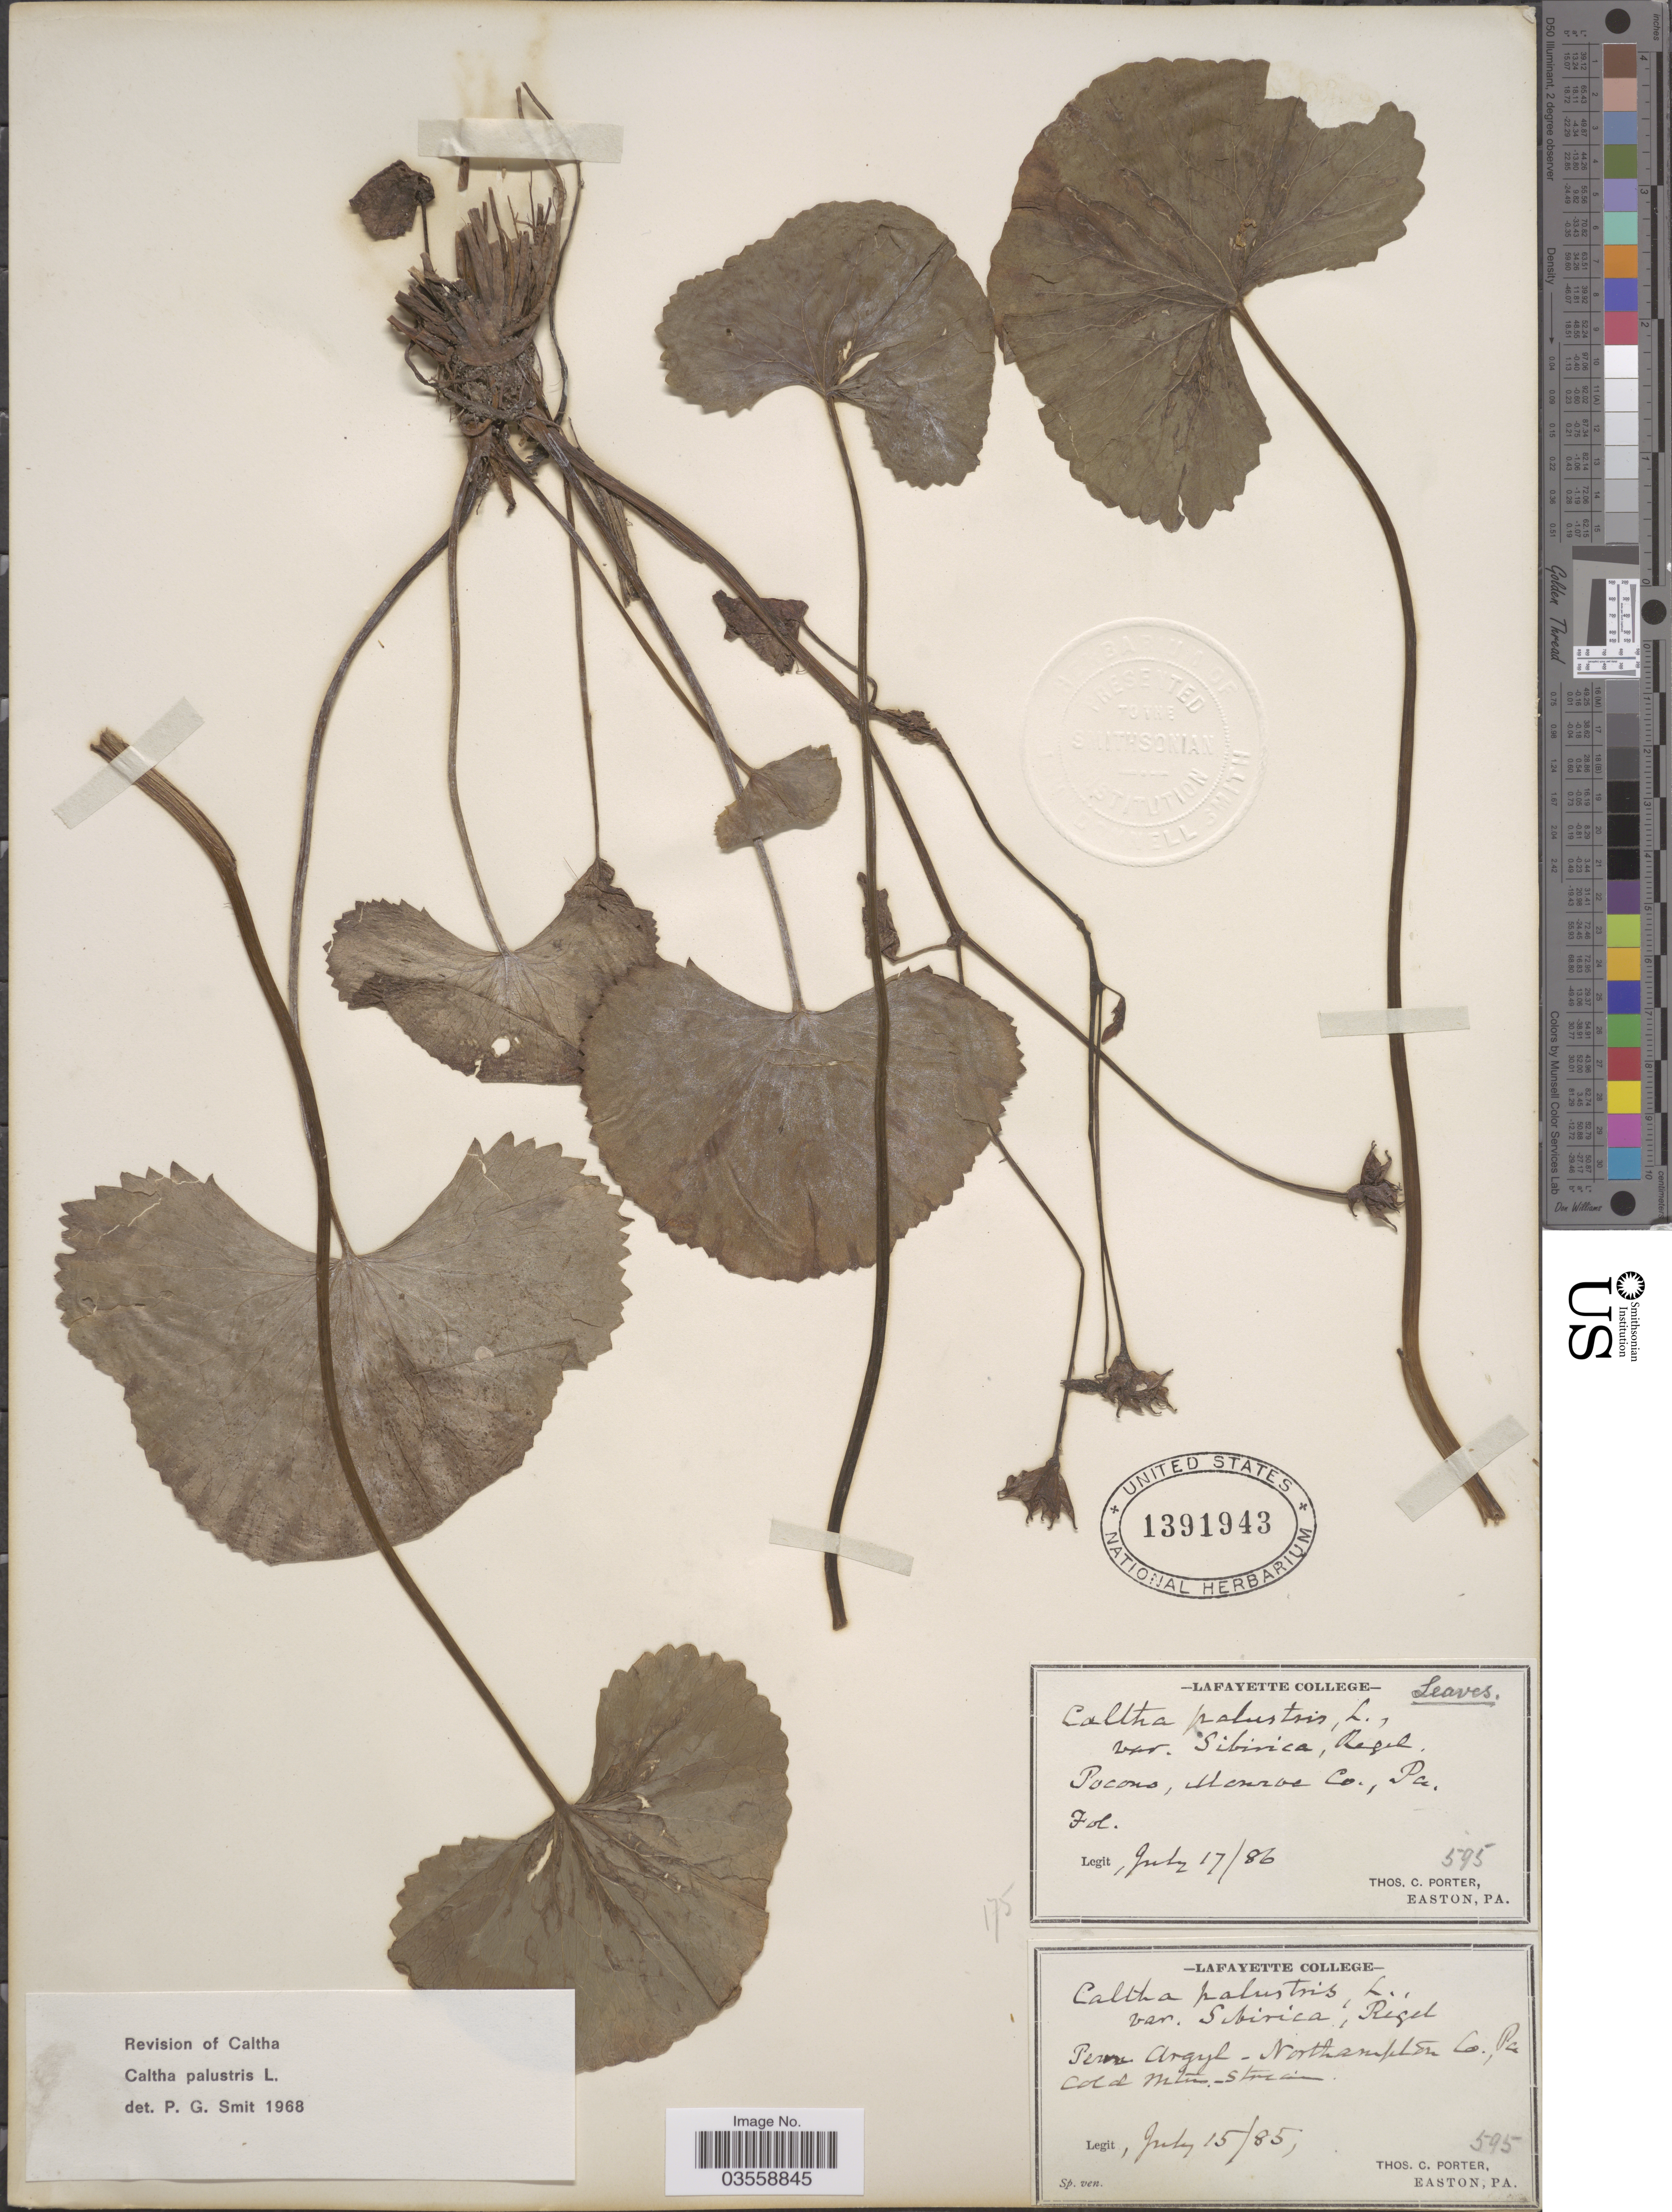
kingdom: Plantae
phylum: Tracheophyta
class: Magnoliopsida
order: Ranunculales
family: Ranunculaceae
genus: Caltha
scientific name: Caltha palustris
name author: L.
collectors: T. Porter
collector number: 595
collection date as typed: Transcribed d/m/y: 15/7/85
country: United States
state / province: Pennsylvania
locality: Penn. Argyl-Northampton Co. Cold Mtn-stream.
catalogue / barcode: US 1391943-2